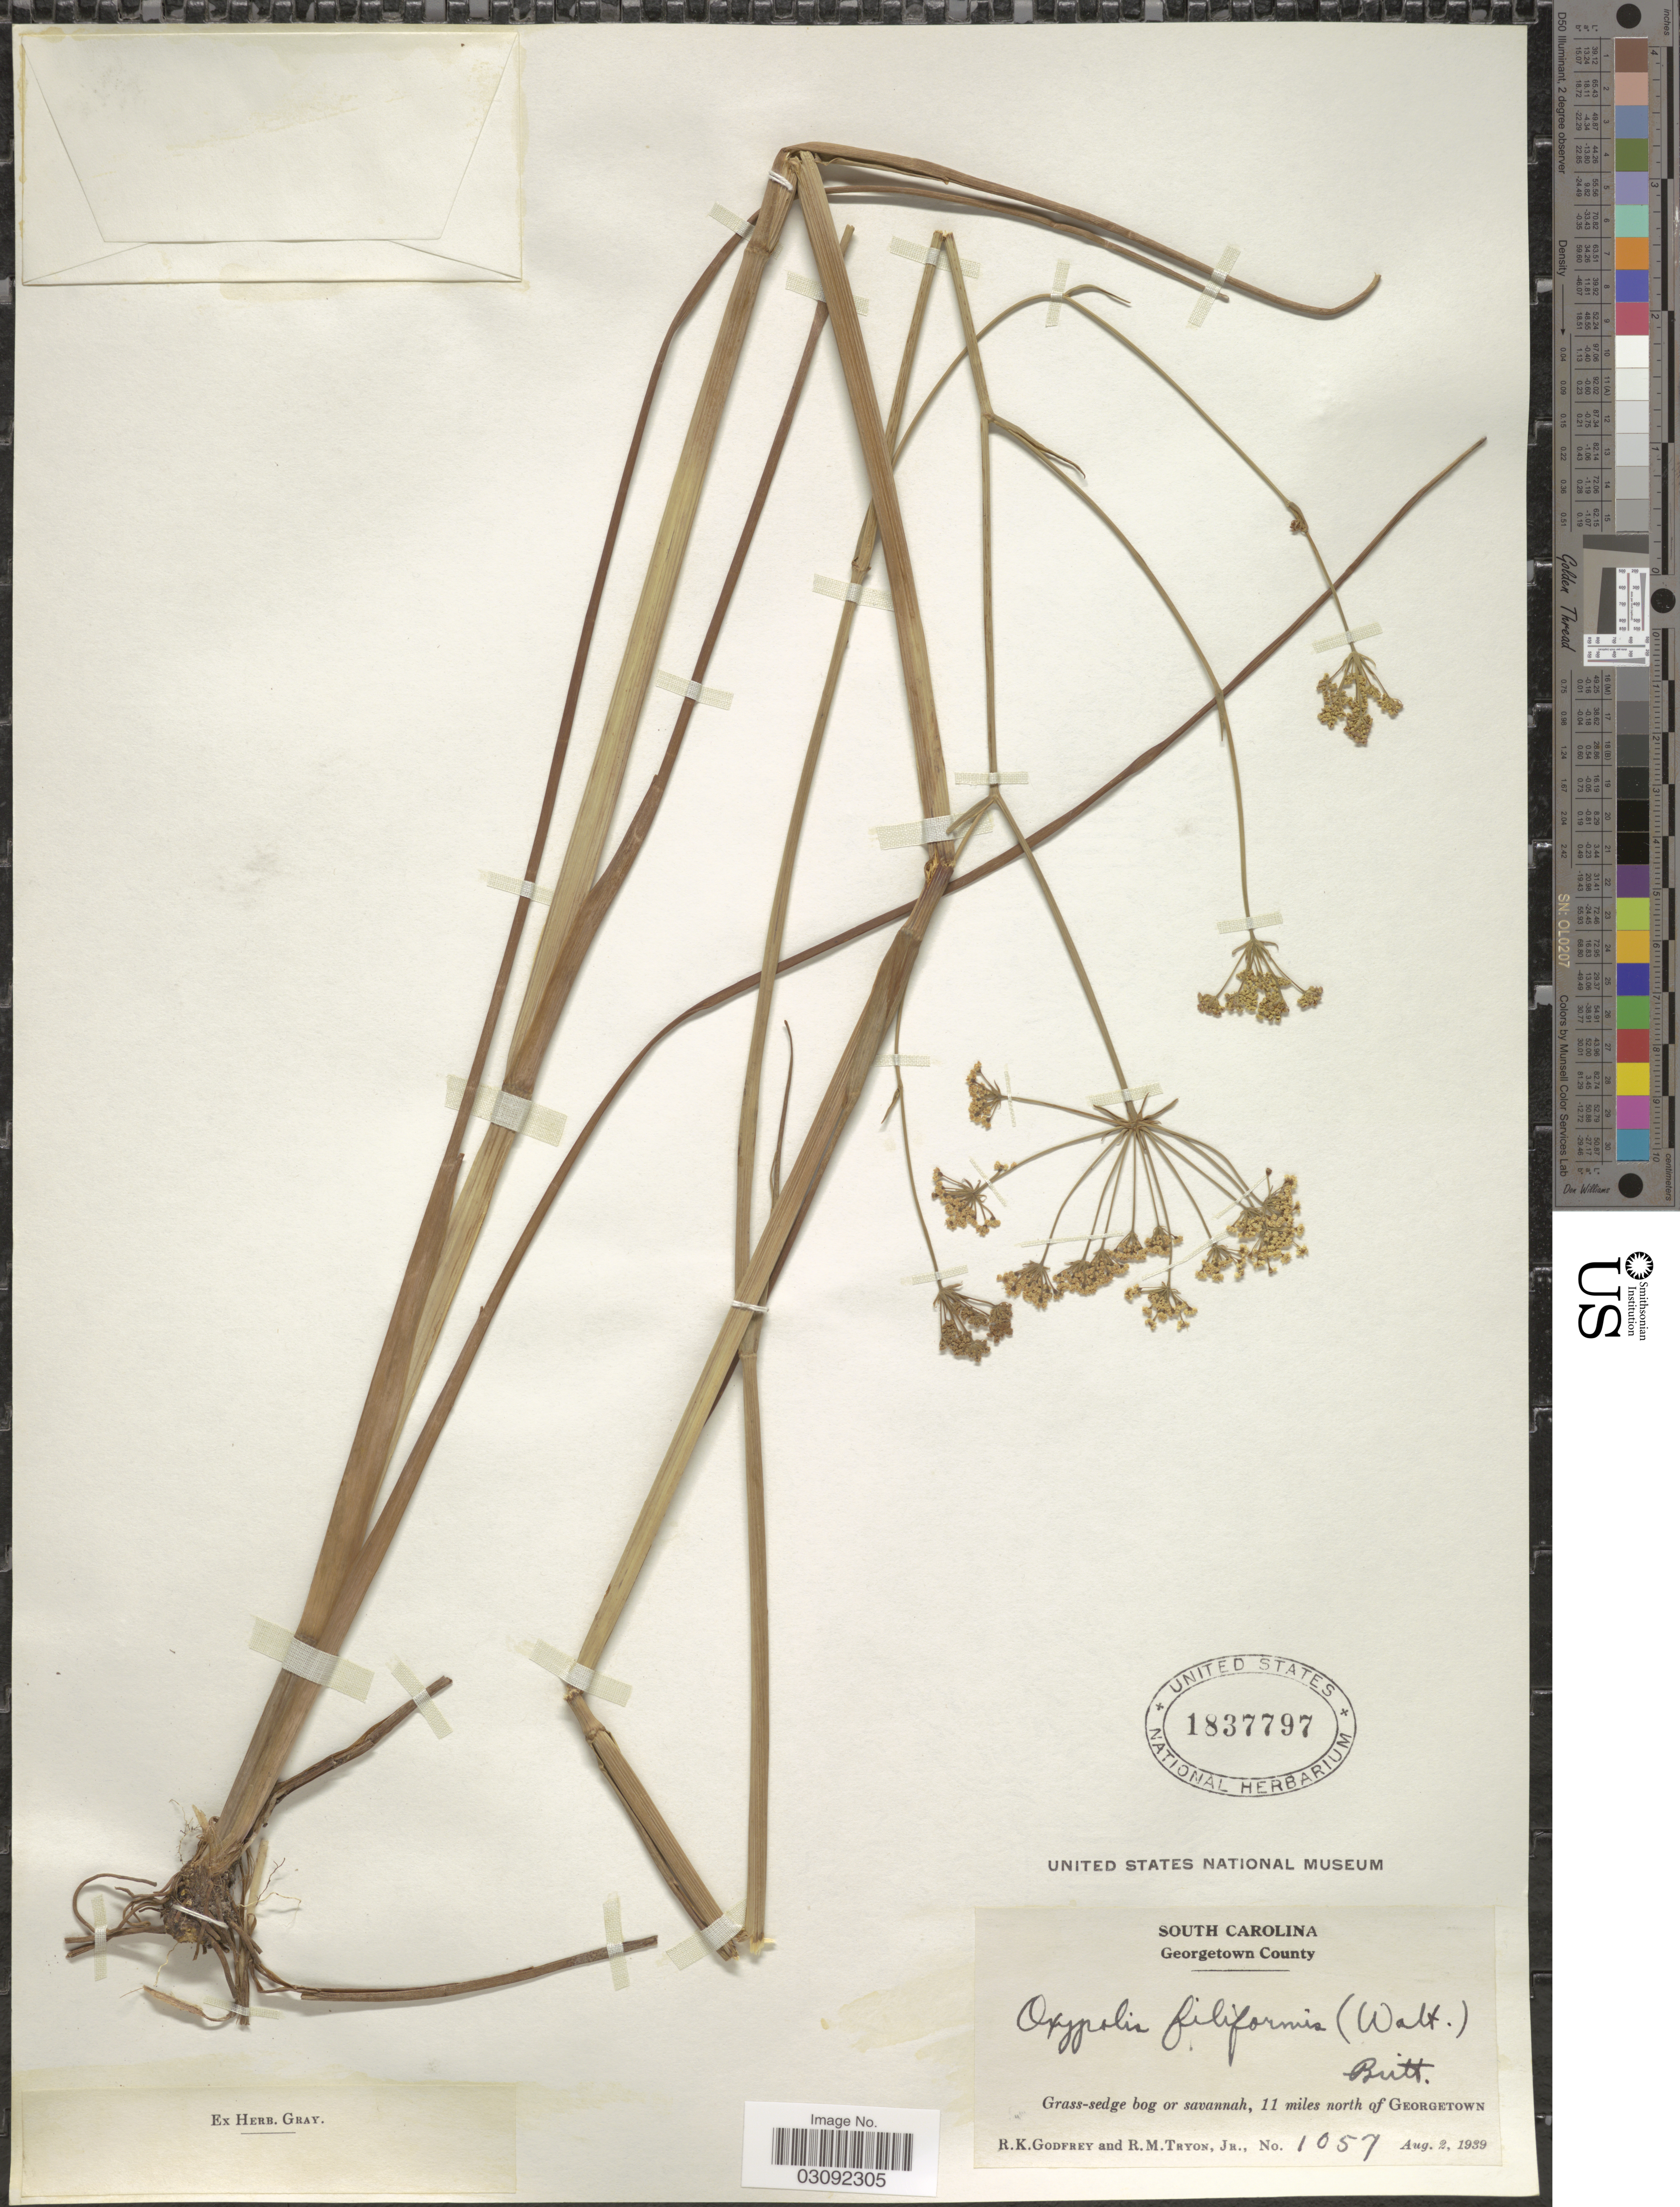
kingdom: Plantae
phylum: Tracheophyta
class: Magnoliopsida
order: Apiales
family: Apiaceae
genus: Oxypolis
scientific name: Oxypolis filiformis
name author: (Walter) Britton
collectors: R. K. Godfrey & R. Tryon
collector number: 1057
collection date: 1939-08-02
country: United States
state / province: South Carolina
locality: Georgetown County. 11 miles north of Georgetown.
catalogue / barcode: US 1837797